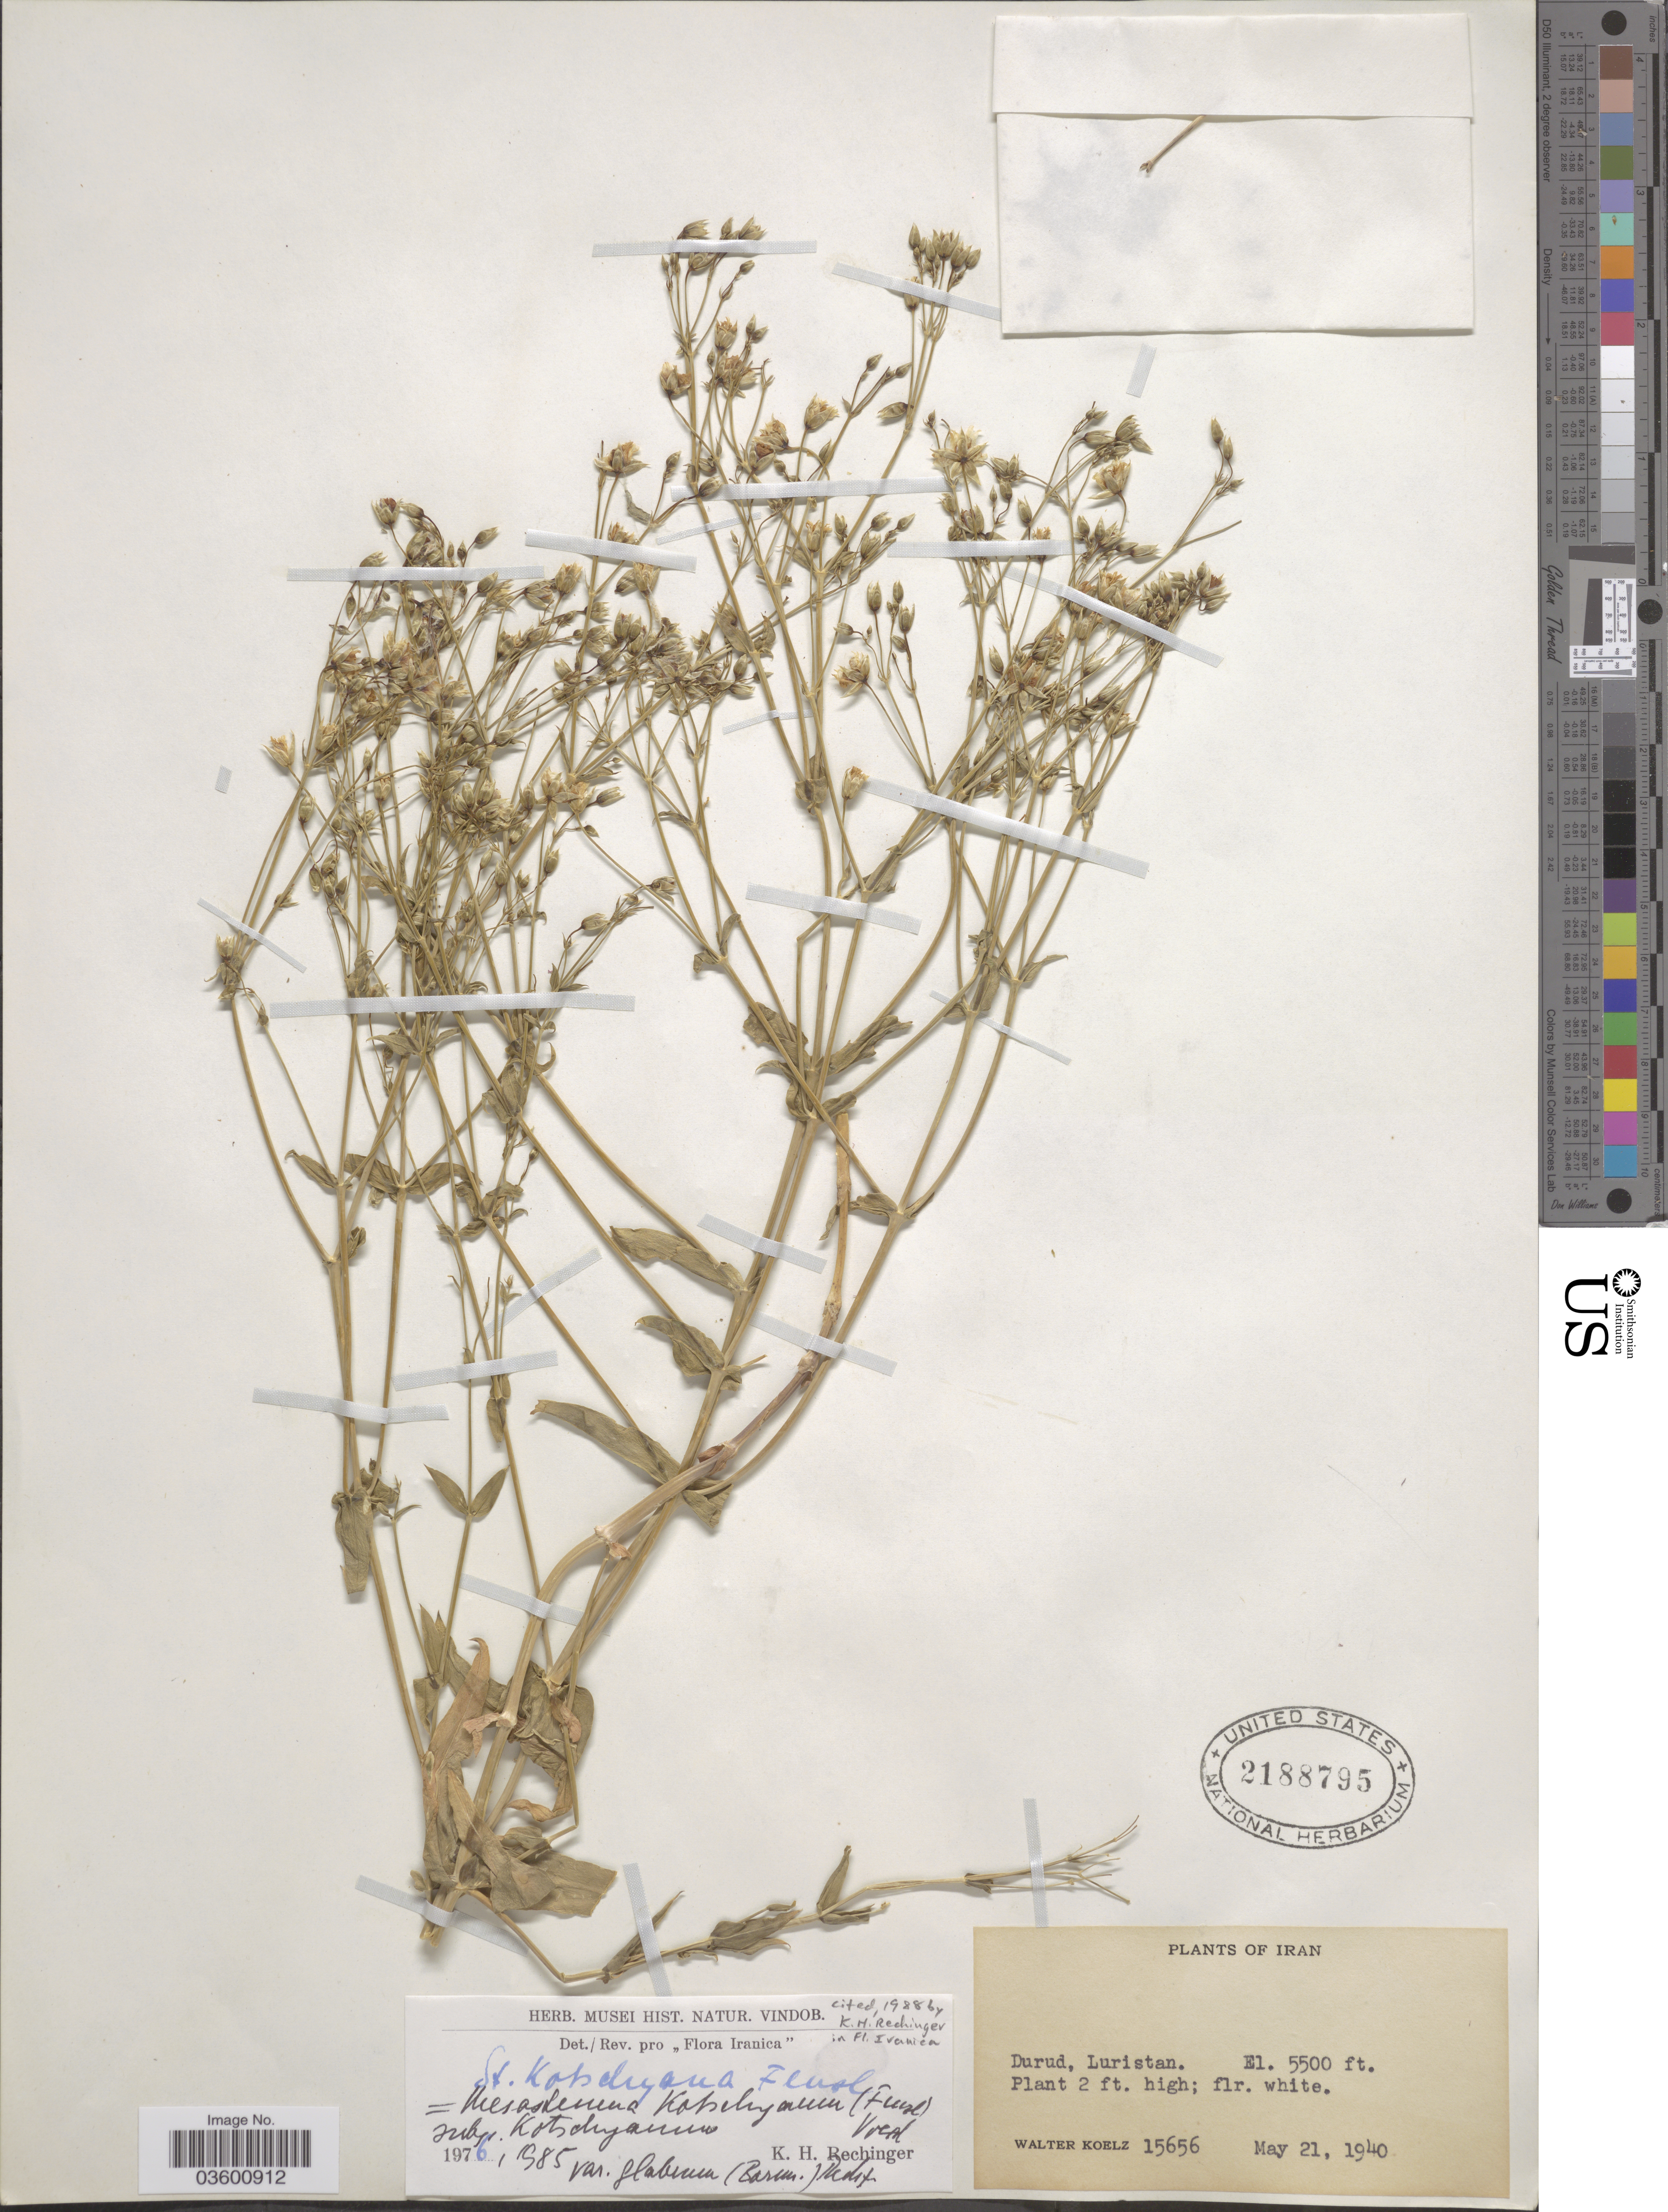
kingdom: Plantae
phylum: Tracheophyta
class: Magnoliopsida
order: Caryophyllales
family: Caryophyllaceae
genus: Mesostemma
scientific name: Mesostemma kotschyanum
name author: (Fenzl) Vved.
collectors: W. N. Koelz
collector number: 15656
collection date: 1940-05-21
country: Iran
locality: Durud, Luristan.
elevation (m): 1676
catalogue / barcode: US 2188795